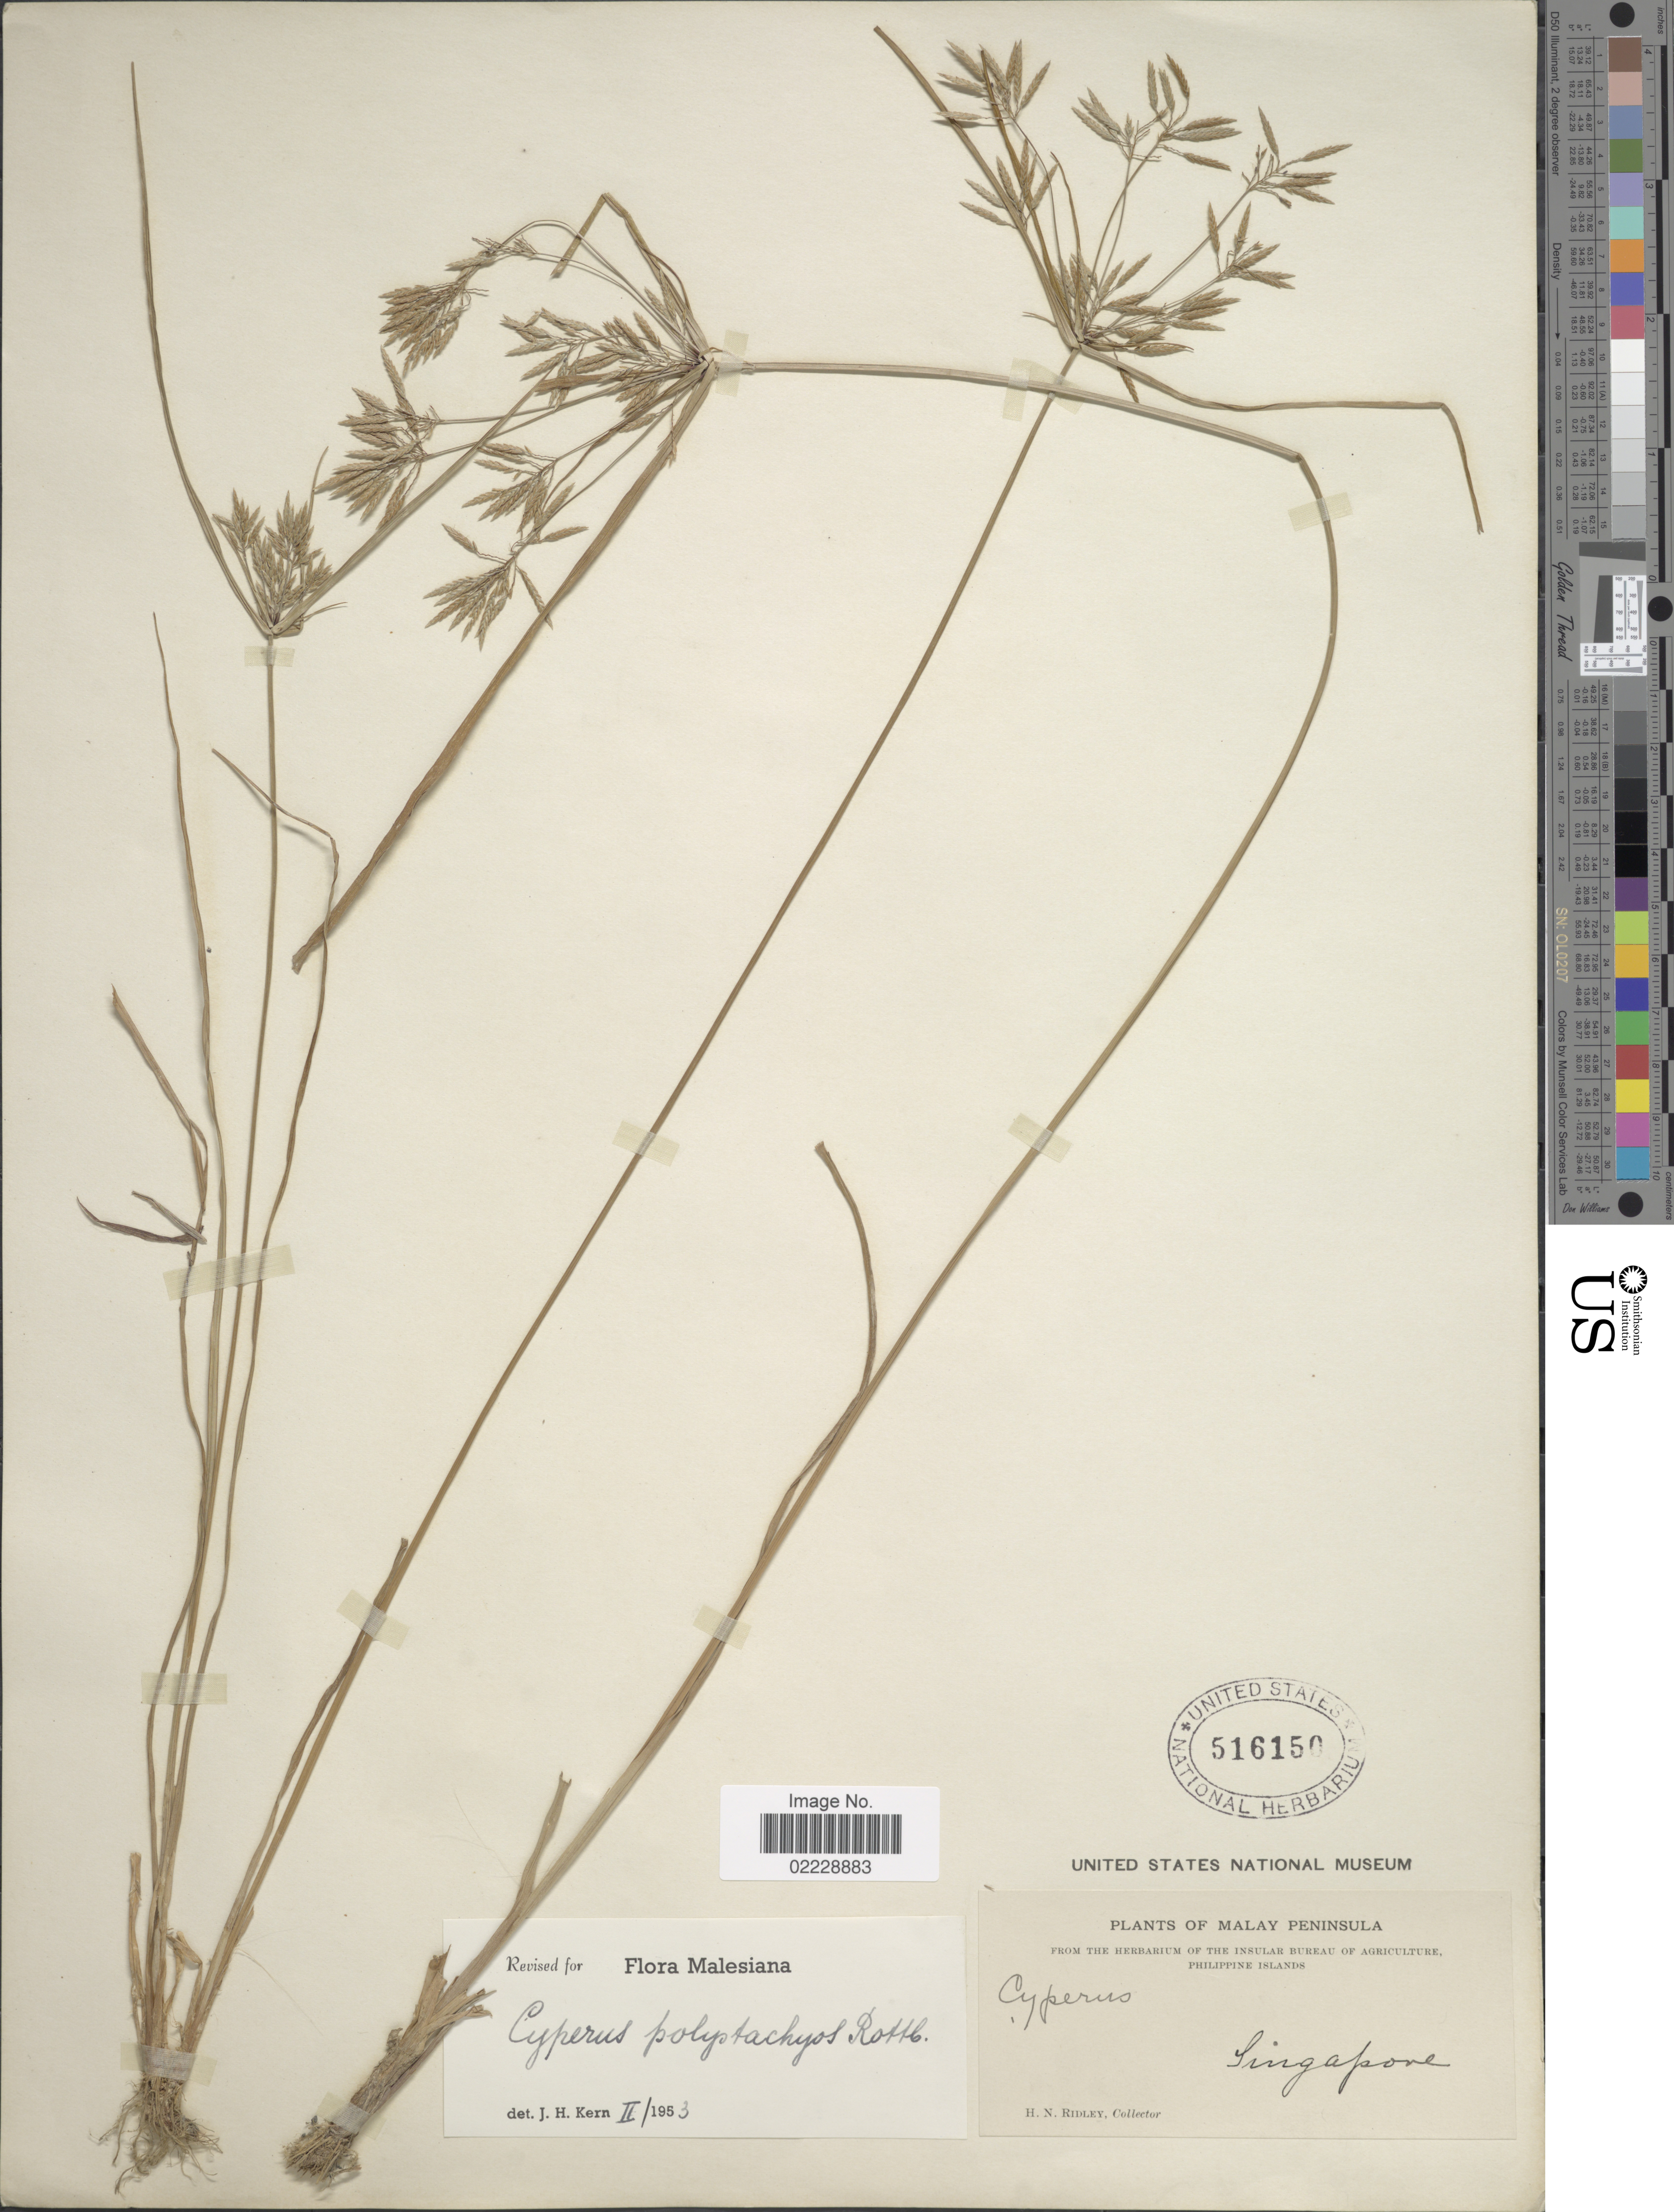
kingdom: Plantae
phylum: Tracheophyta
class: Liliopsida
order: Poales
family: Cyperaceae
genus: Cyperus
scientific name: Cyperus polystachyos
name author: Rottb.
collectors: H. N. Ridley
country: Singapore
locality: Malay Peninsula. Singapore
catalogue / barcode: US 516150